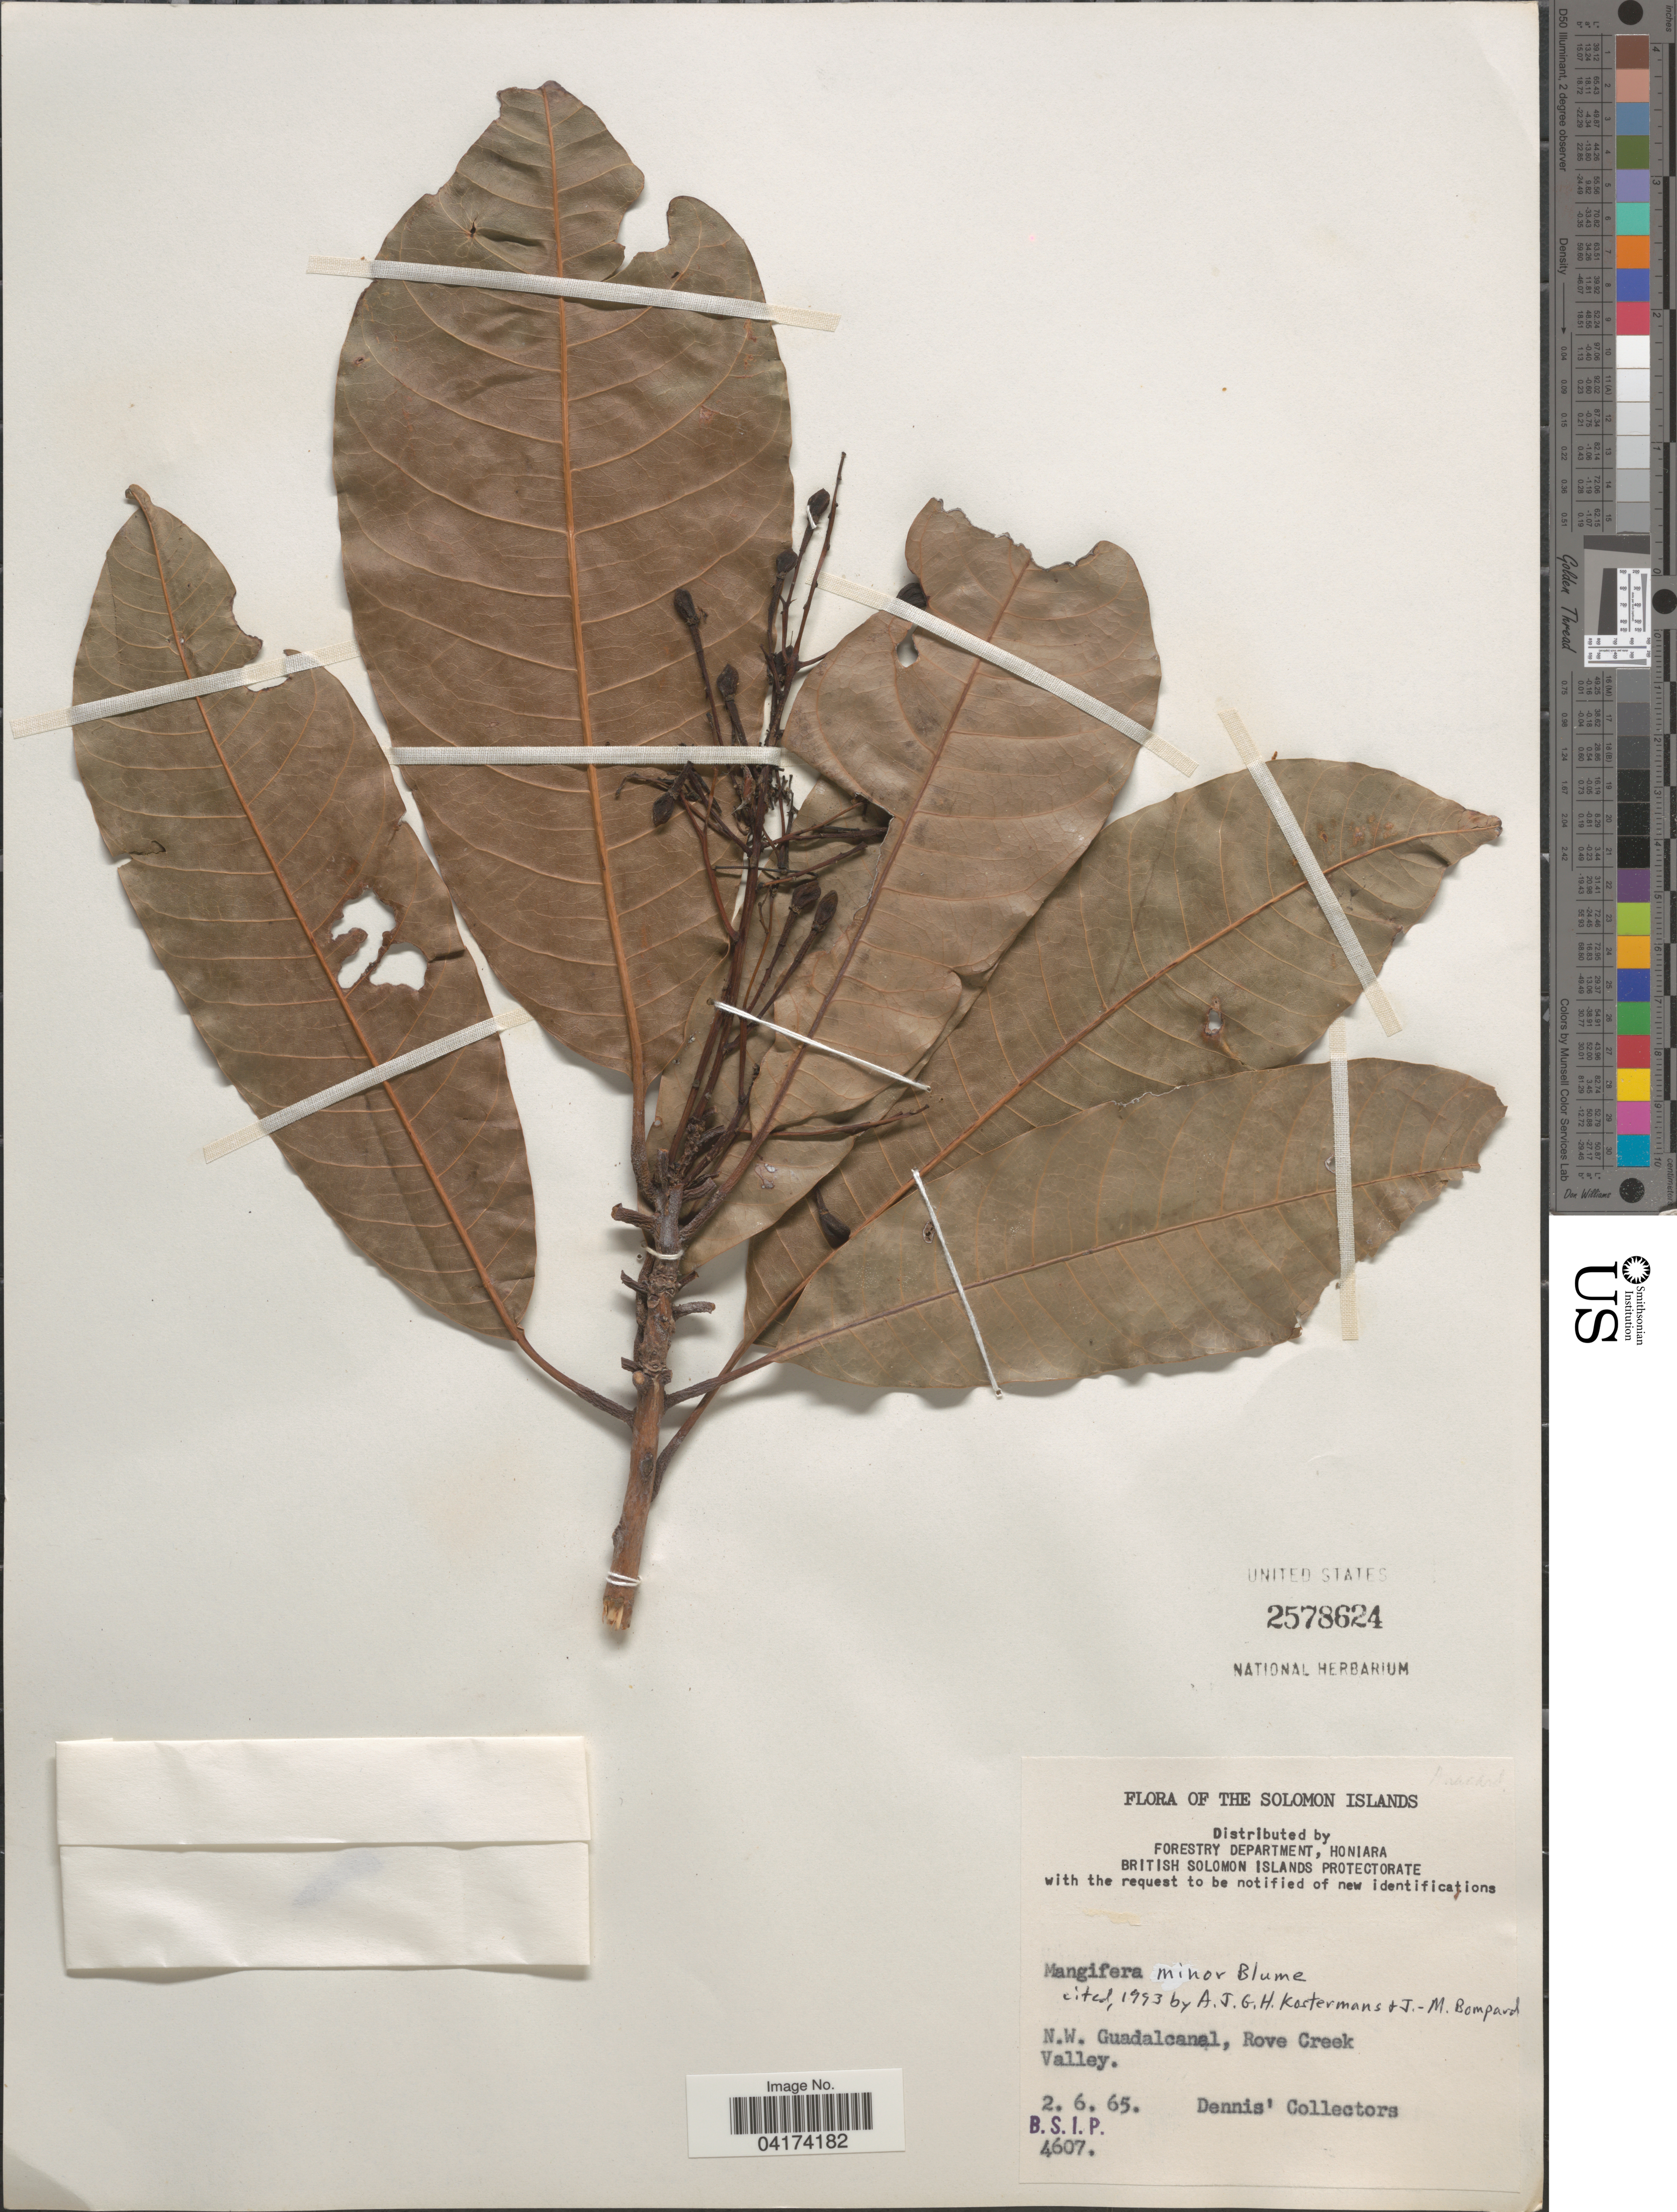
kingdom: Plantae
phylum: Tracheophyta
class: Magnoliopsida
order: Sapindales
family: Anacardiaceae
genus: Mangifera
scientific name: Mangifera minor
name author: Blume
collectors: Dennis' Collectors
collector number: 4607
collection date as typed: Transcribed d/m/y: 2/6/65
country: Solomon Islands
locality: N.W. Guadalcanal, Rove Creek Valley.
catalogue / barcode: US 2578624